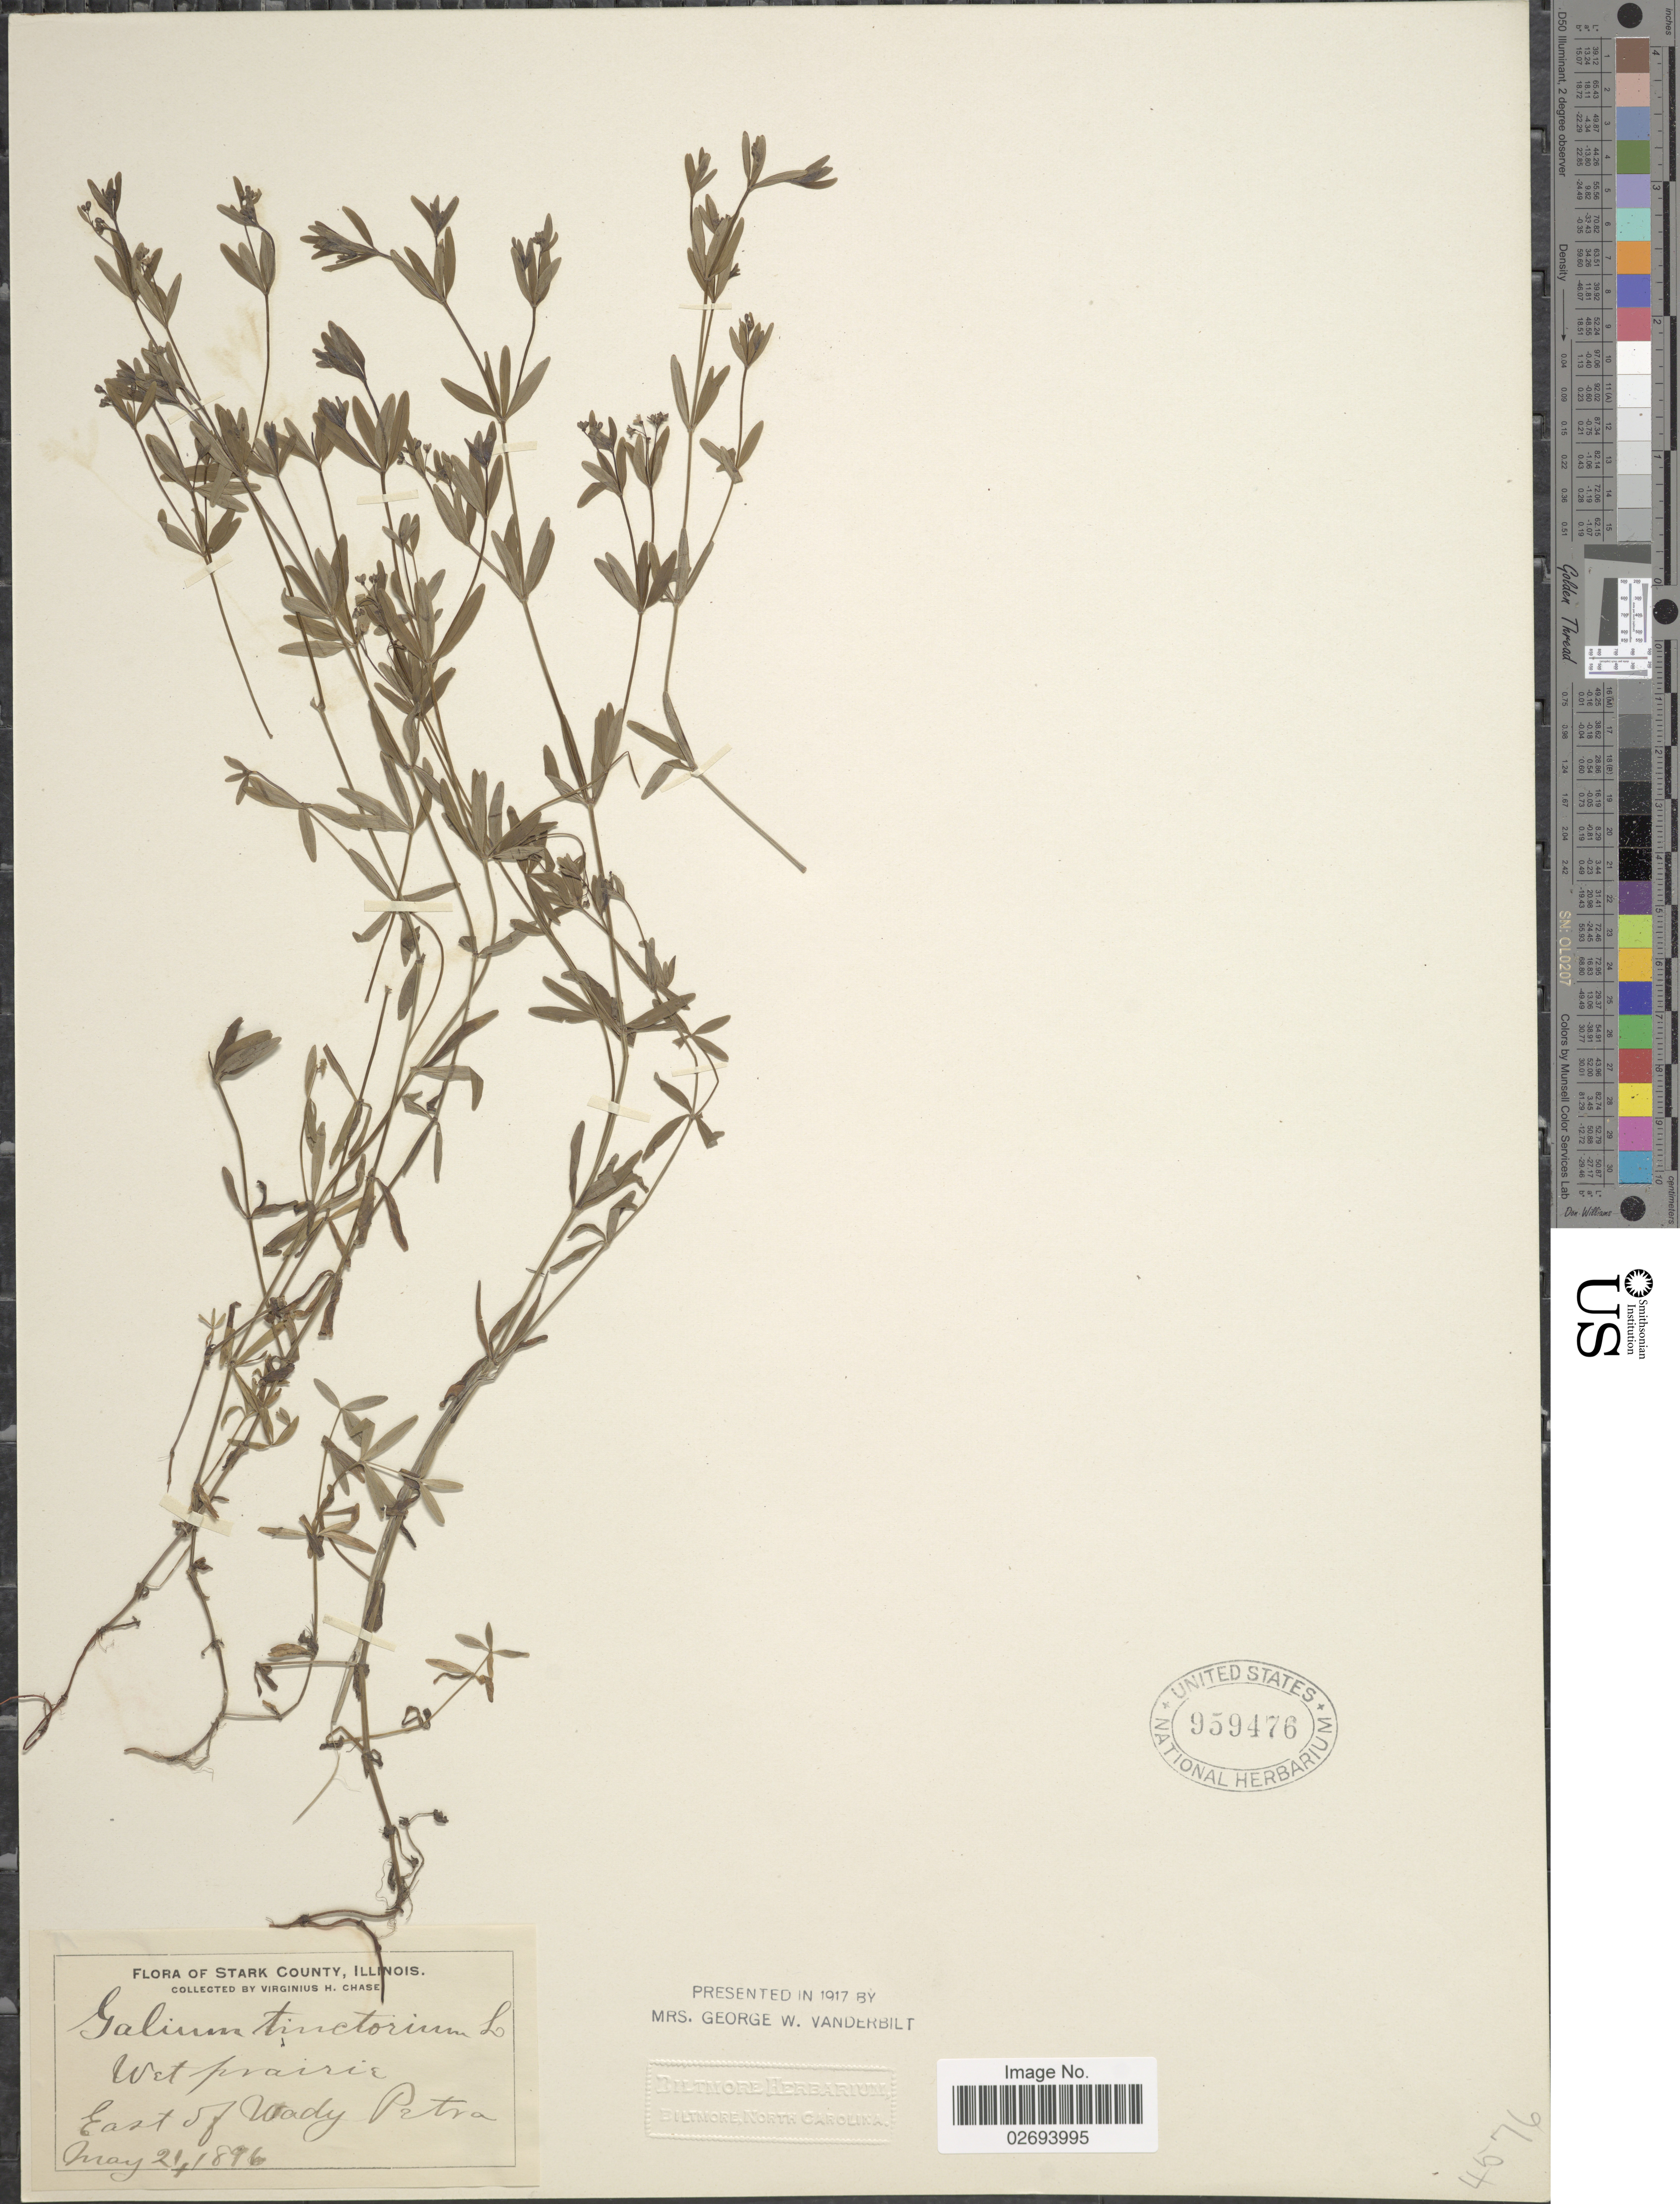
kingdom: Plantae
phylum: Tracheophyta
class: Magnoliopsida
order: Gentianales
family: Rubiaceae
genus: Galium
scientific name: Galium tinctorium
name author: (L.) Scop.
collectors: V. H. Chase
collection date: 1876-05-21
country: United States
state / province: Illinois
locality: Stark County. Wet prairie. East of Wady Petra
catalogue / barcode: US 959476